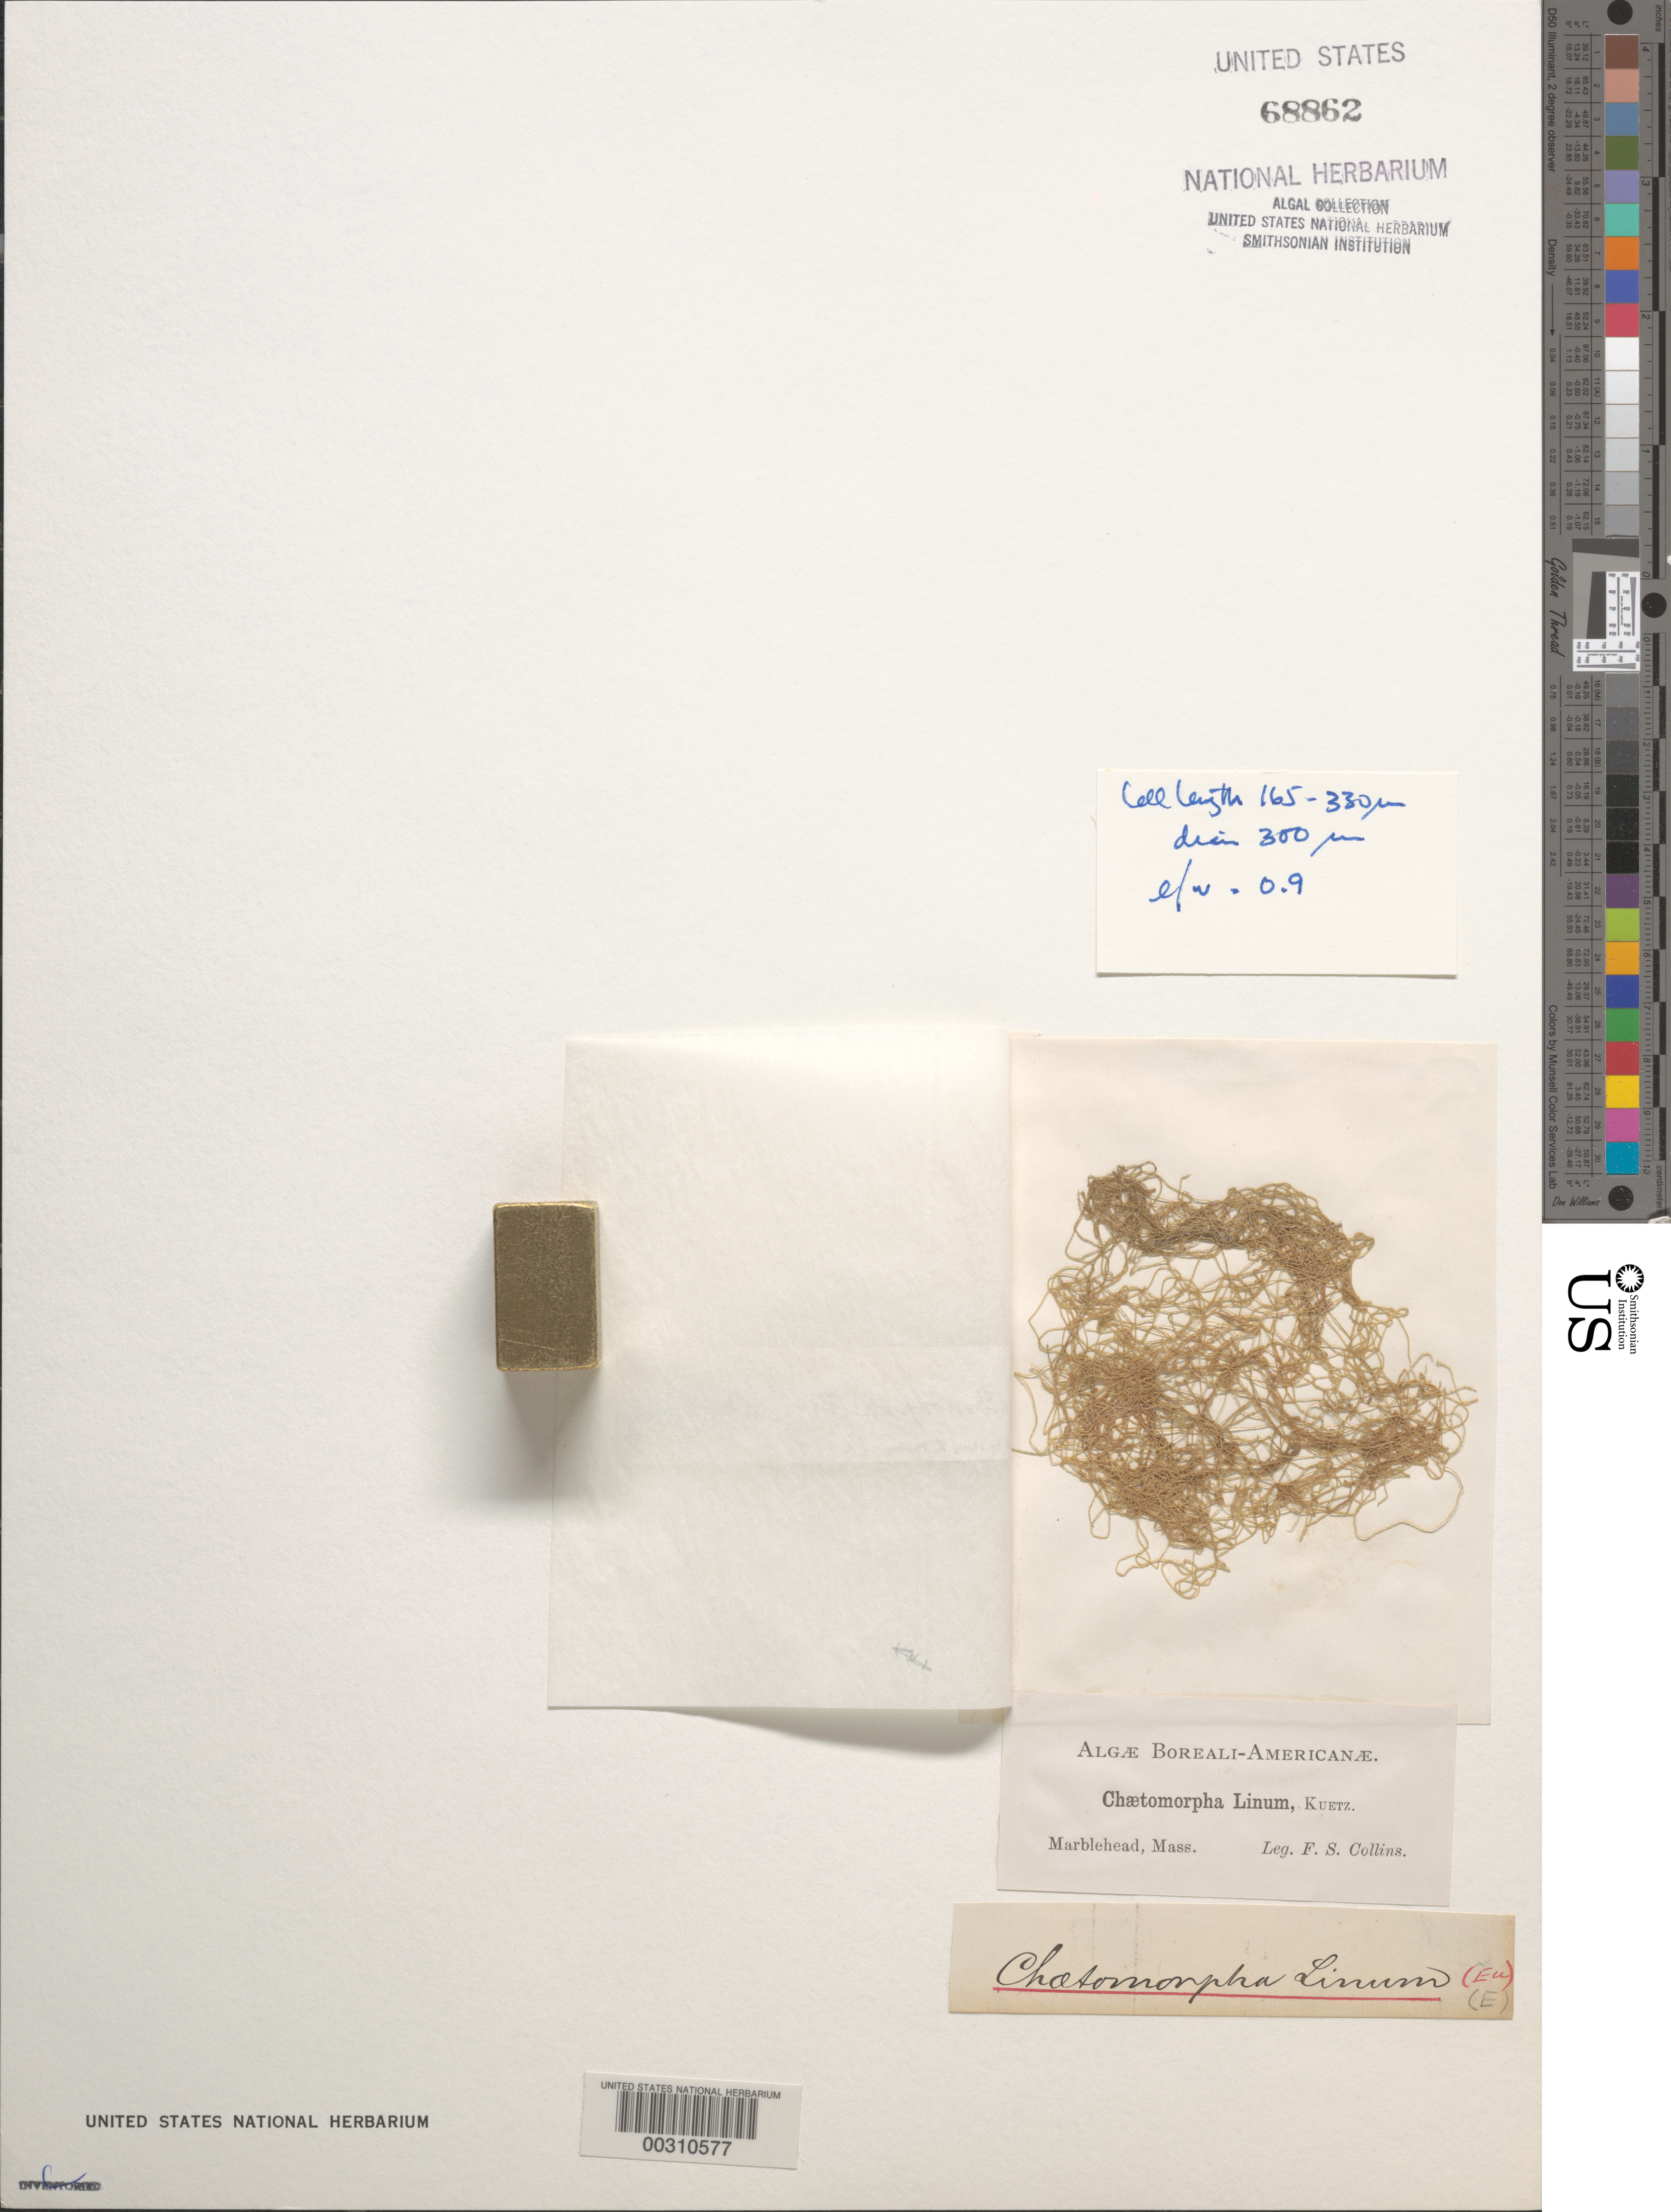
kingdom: Plantae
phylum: Chlorophyta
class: Ulvophyceae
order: Cladophorales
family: Cladophoraceae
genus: Chaetomorpha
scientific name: Chaetomorpha linum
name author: (O.F. Muell.) Kütz.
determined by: Phinney, H. K.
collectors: F. Collins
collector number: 164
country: United States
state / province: Massachusetts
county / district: Essex County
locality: Marblehead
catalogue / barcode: US 68862